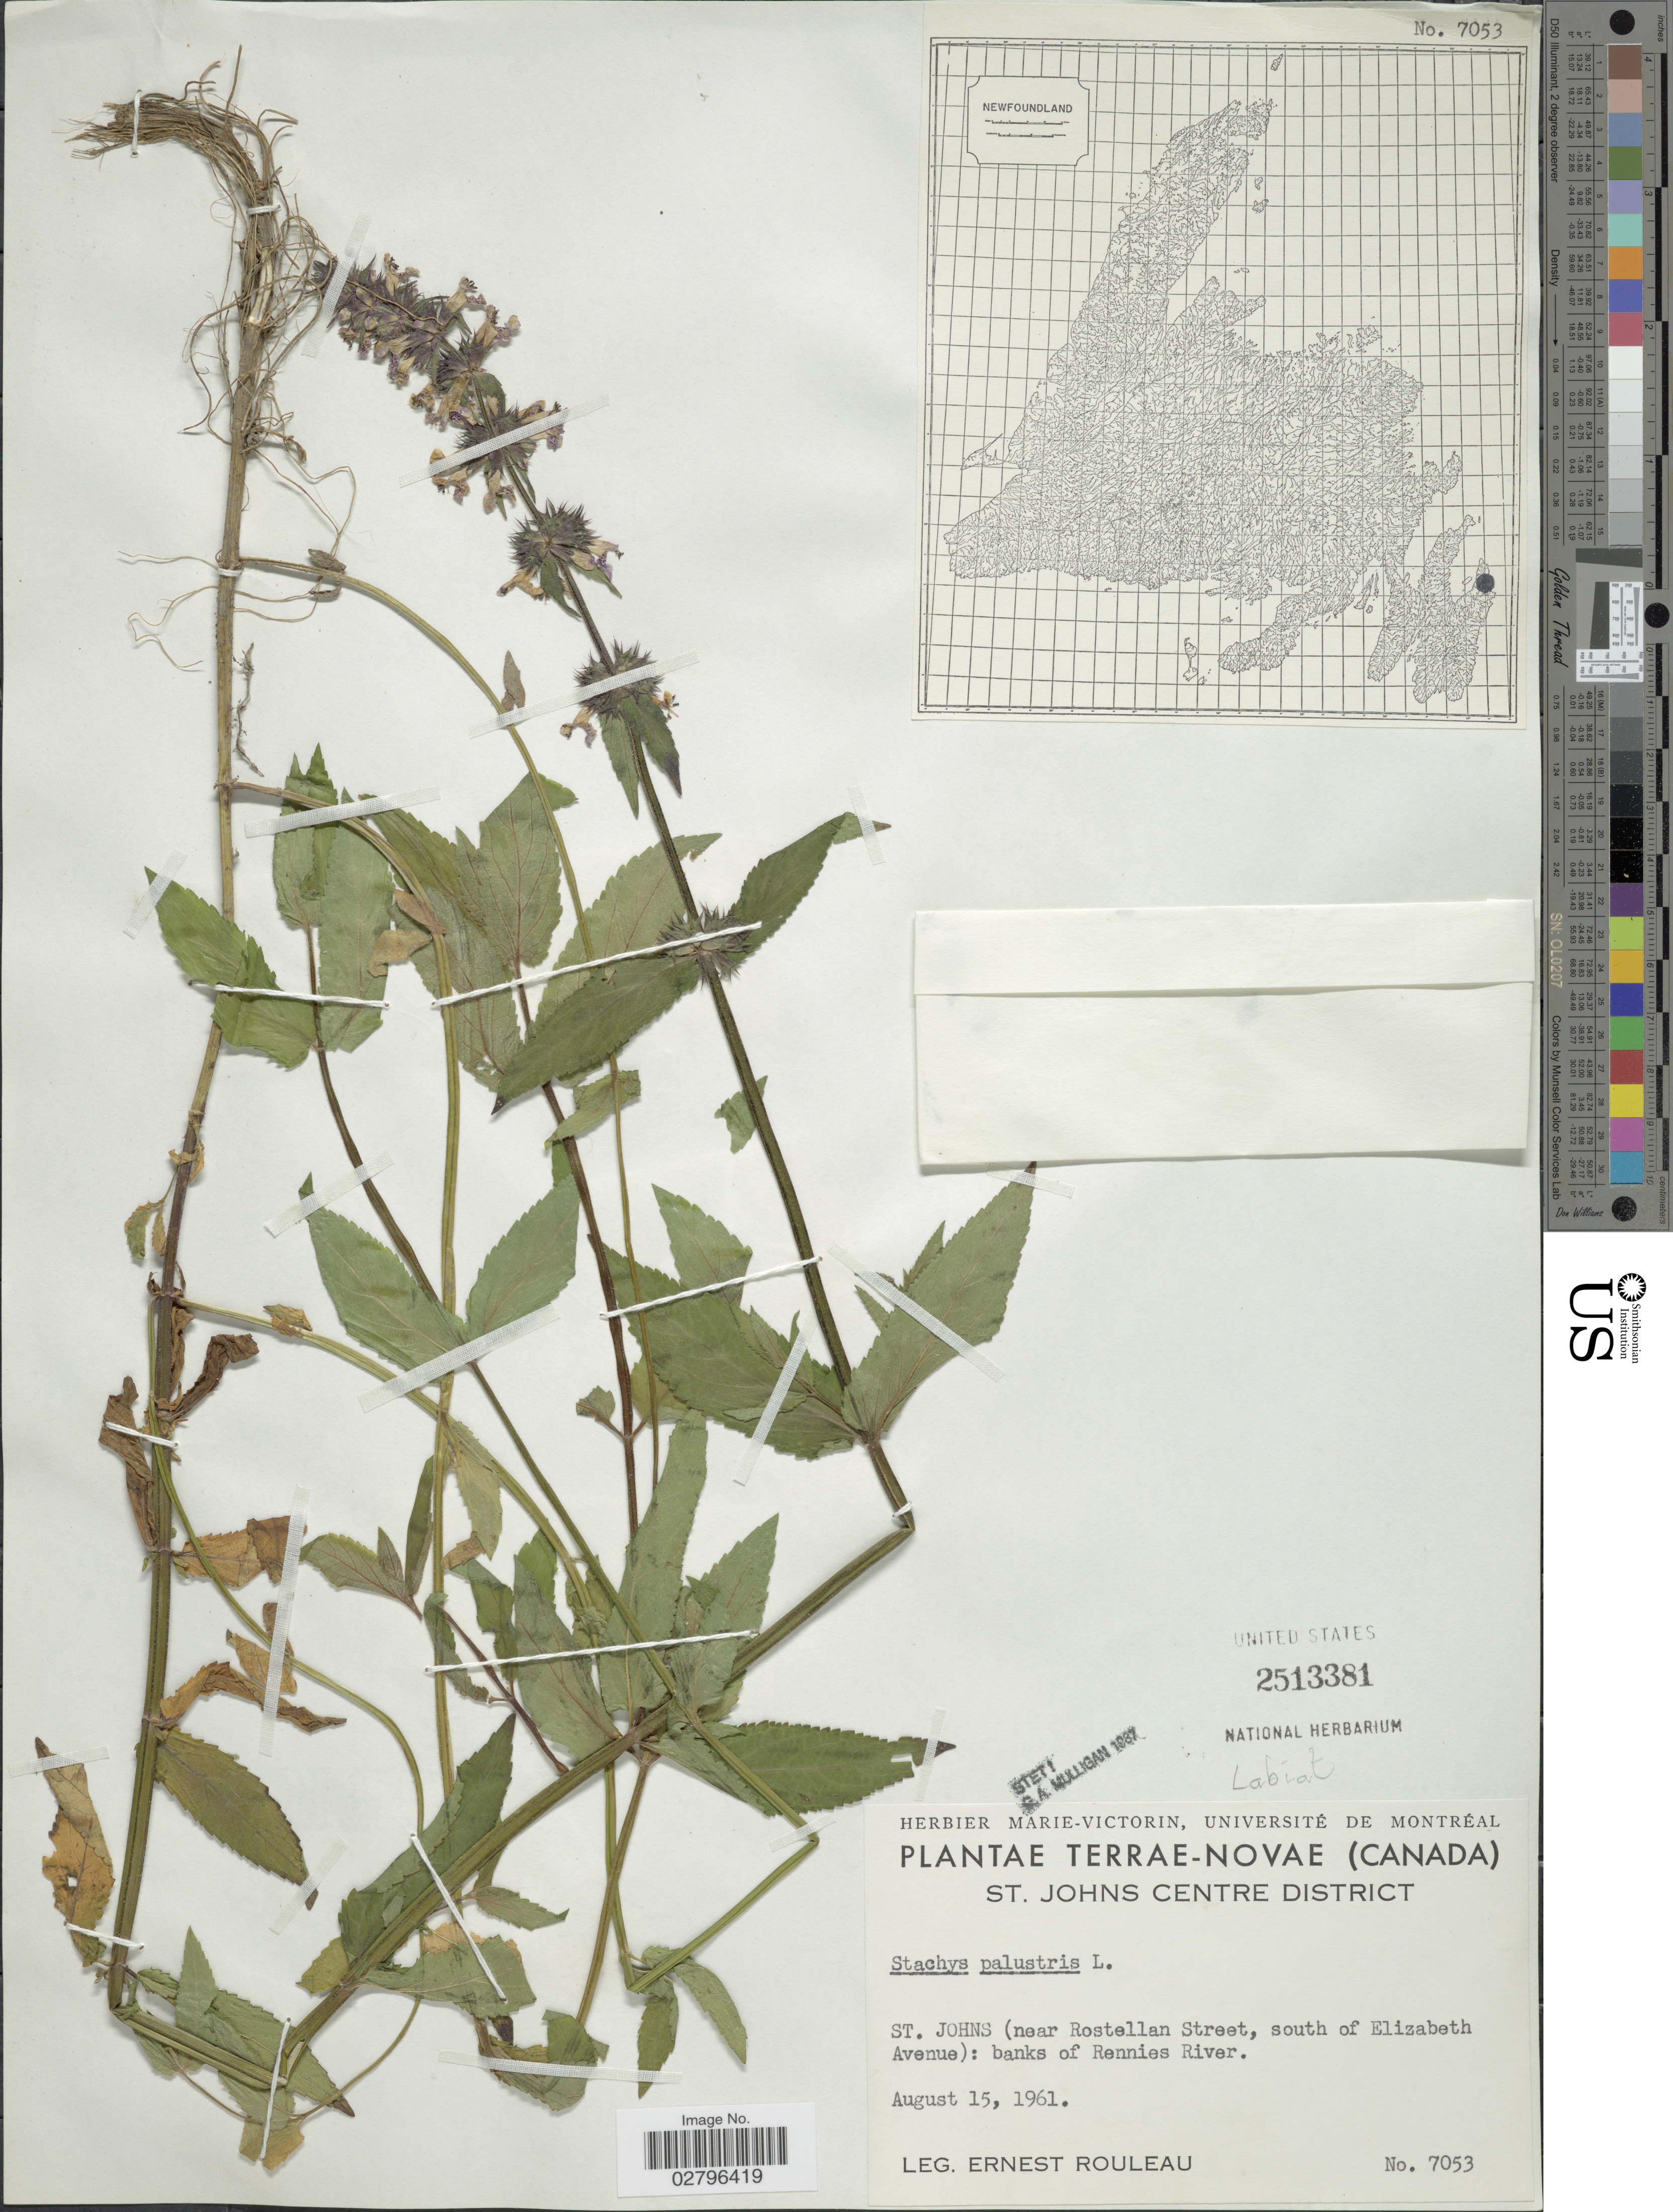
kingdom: Plantae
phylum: Tracheophyta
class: Magnoliopsida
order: Lamiales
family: Lamiaceae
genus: Stachys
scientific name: Stachys palustris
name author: L.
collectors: J. Rouleau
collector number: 7053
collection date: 1961-08-15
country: Canada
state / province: Newfoundland and Labrador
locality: Terrae-Novae. St. Johns Centre District. St. Johns (near Rostellan Street, south of Elizabeth Avenue): banks of Rennies River.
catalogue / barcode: US 2513381